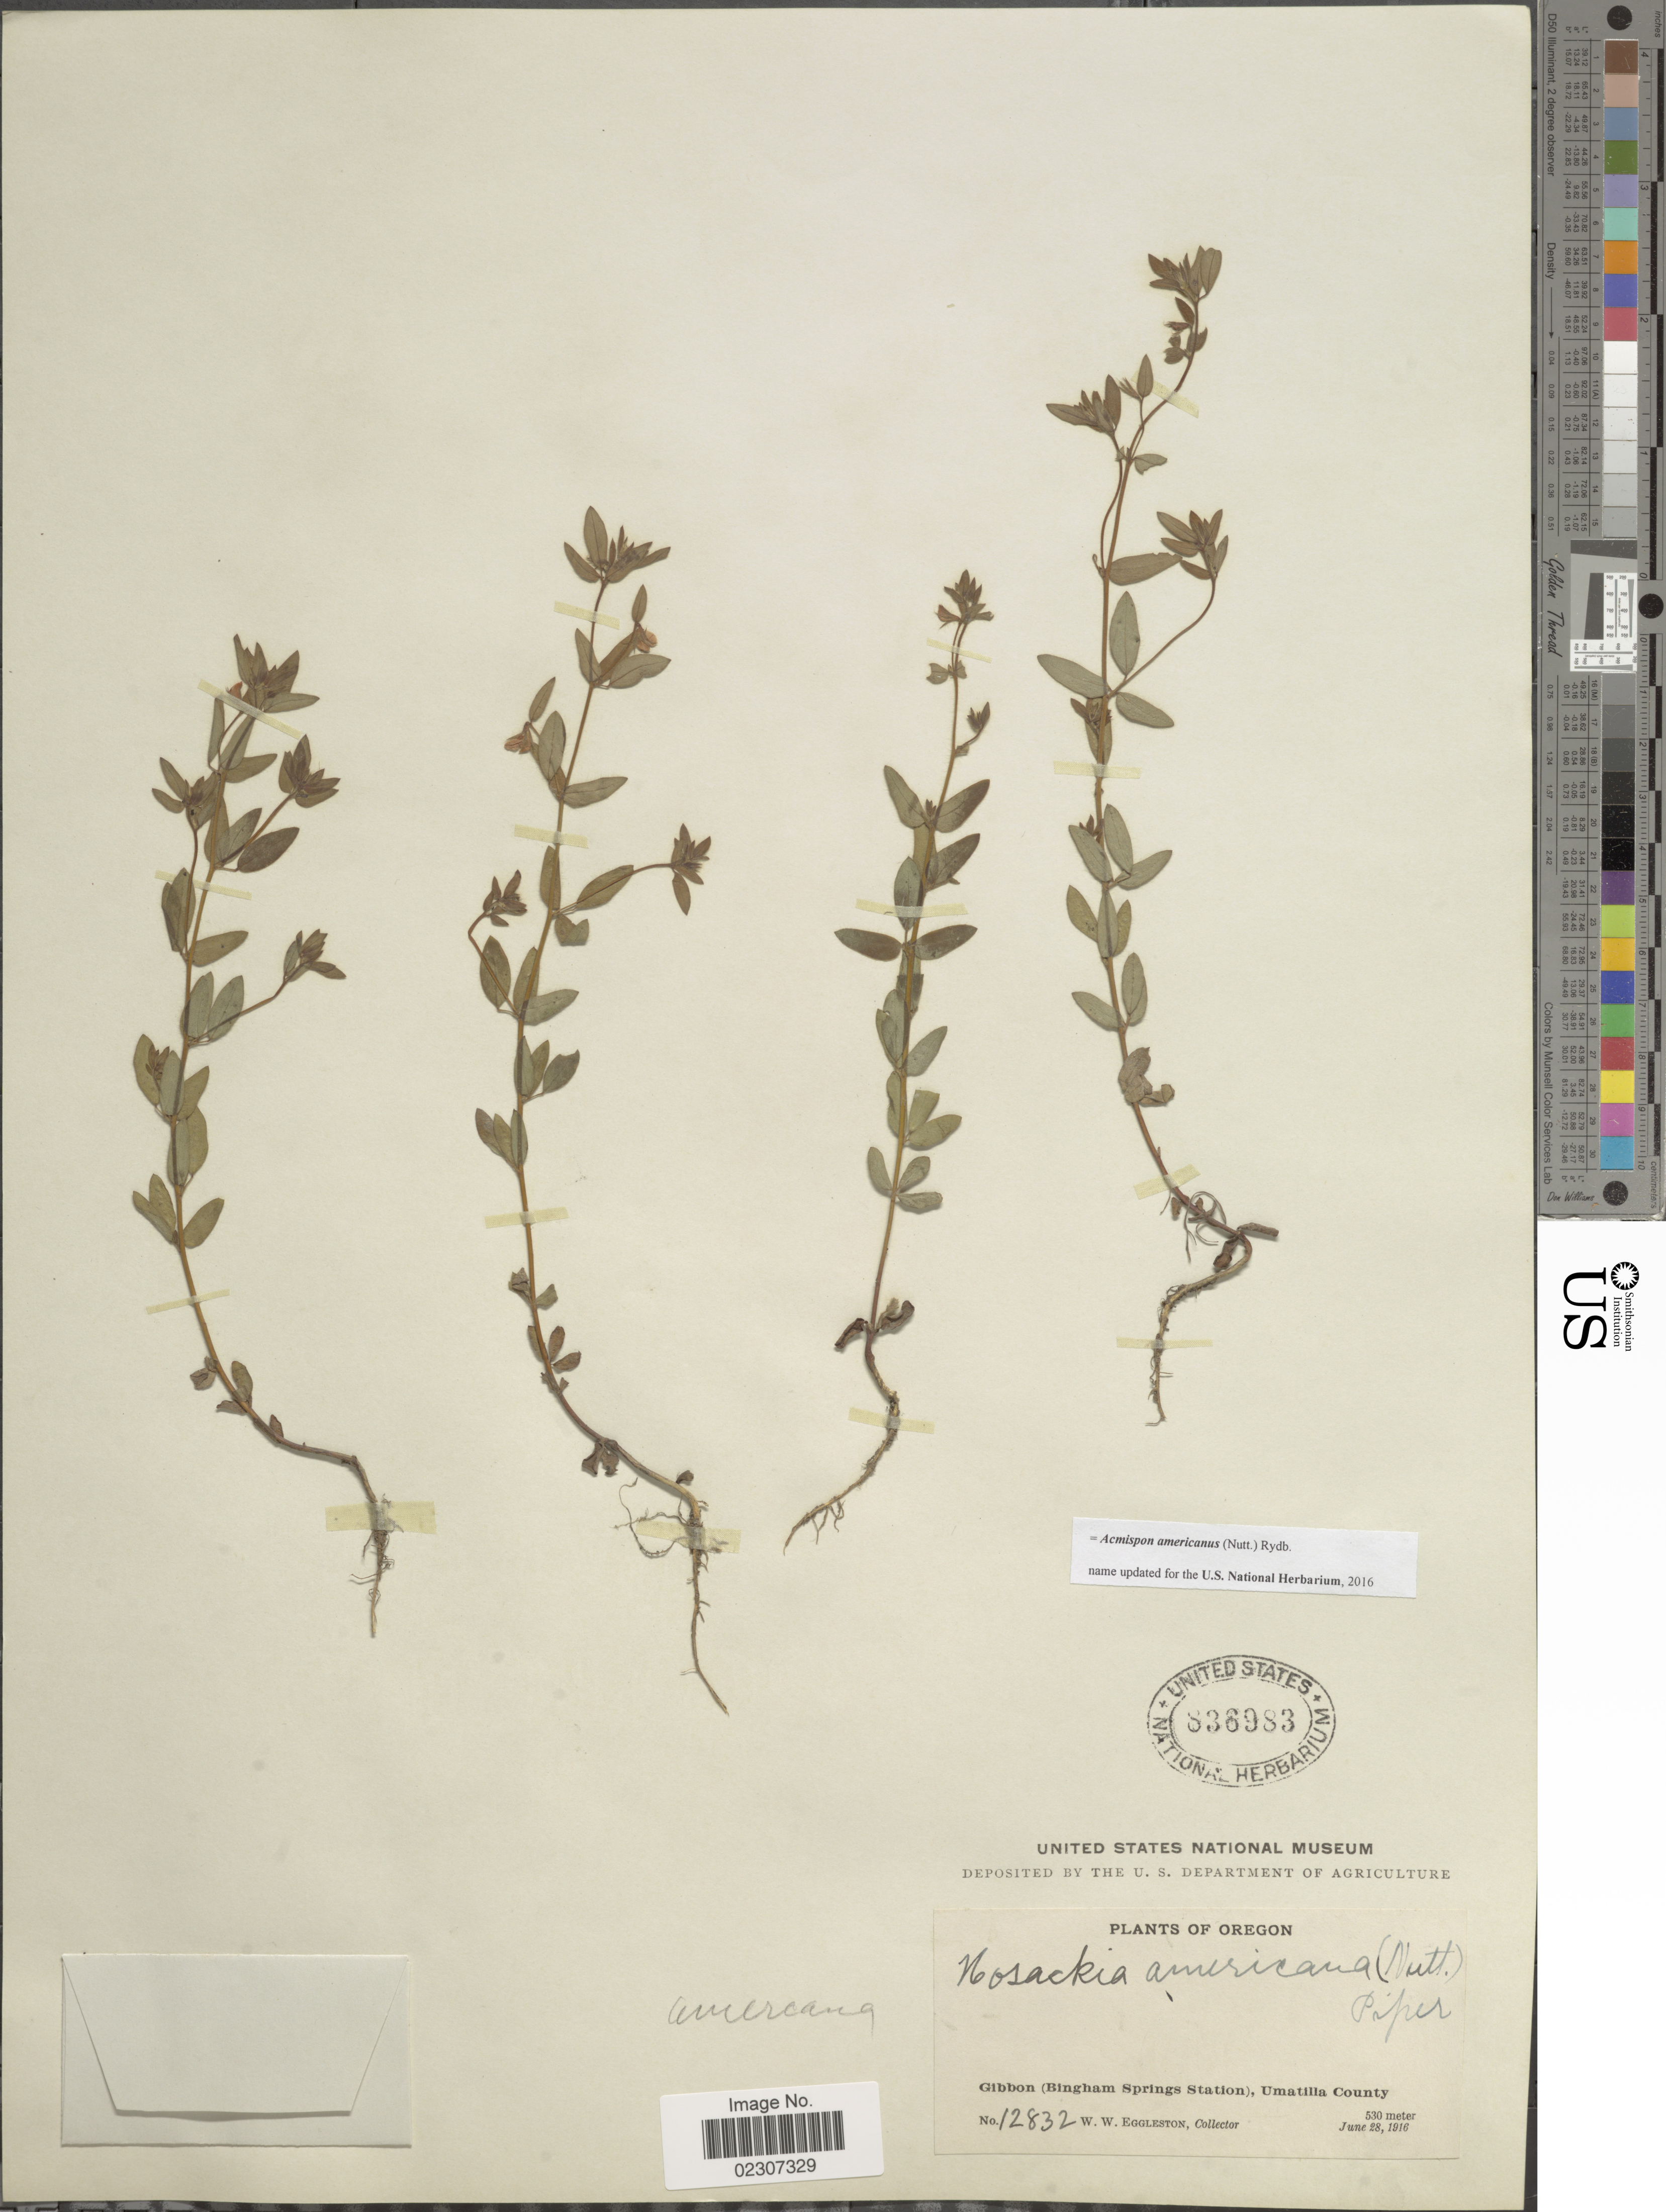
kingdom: Plantae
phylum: Tracheophyta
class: Magnoliopsida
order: Fabales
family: Fabaceae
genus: Acmispon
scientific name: Acmispon americanus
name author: (Nutt.) Rydb.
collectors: W. W. Eggleston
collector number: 12832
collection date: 1916-06-28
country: United States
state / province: Oregon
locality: Oregon, Gibbon (Bingham Springs Station), Umatilla County.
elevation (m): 530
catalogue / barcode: US 838983